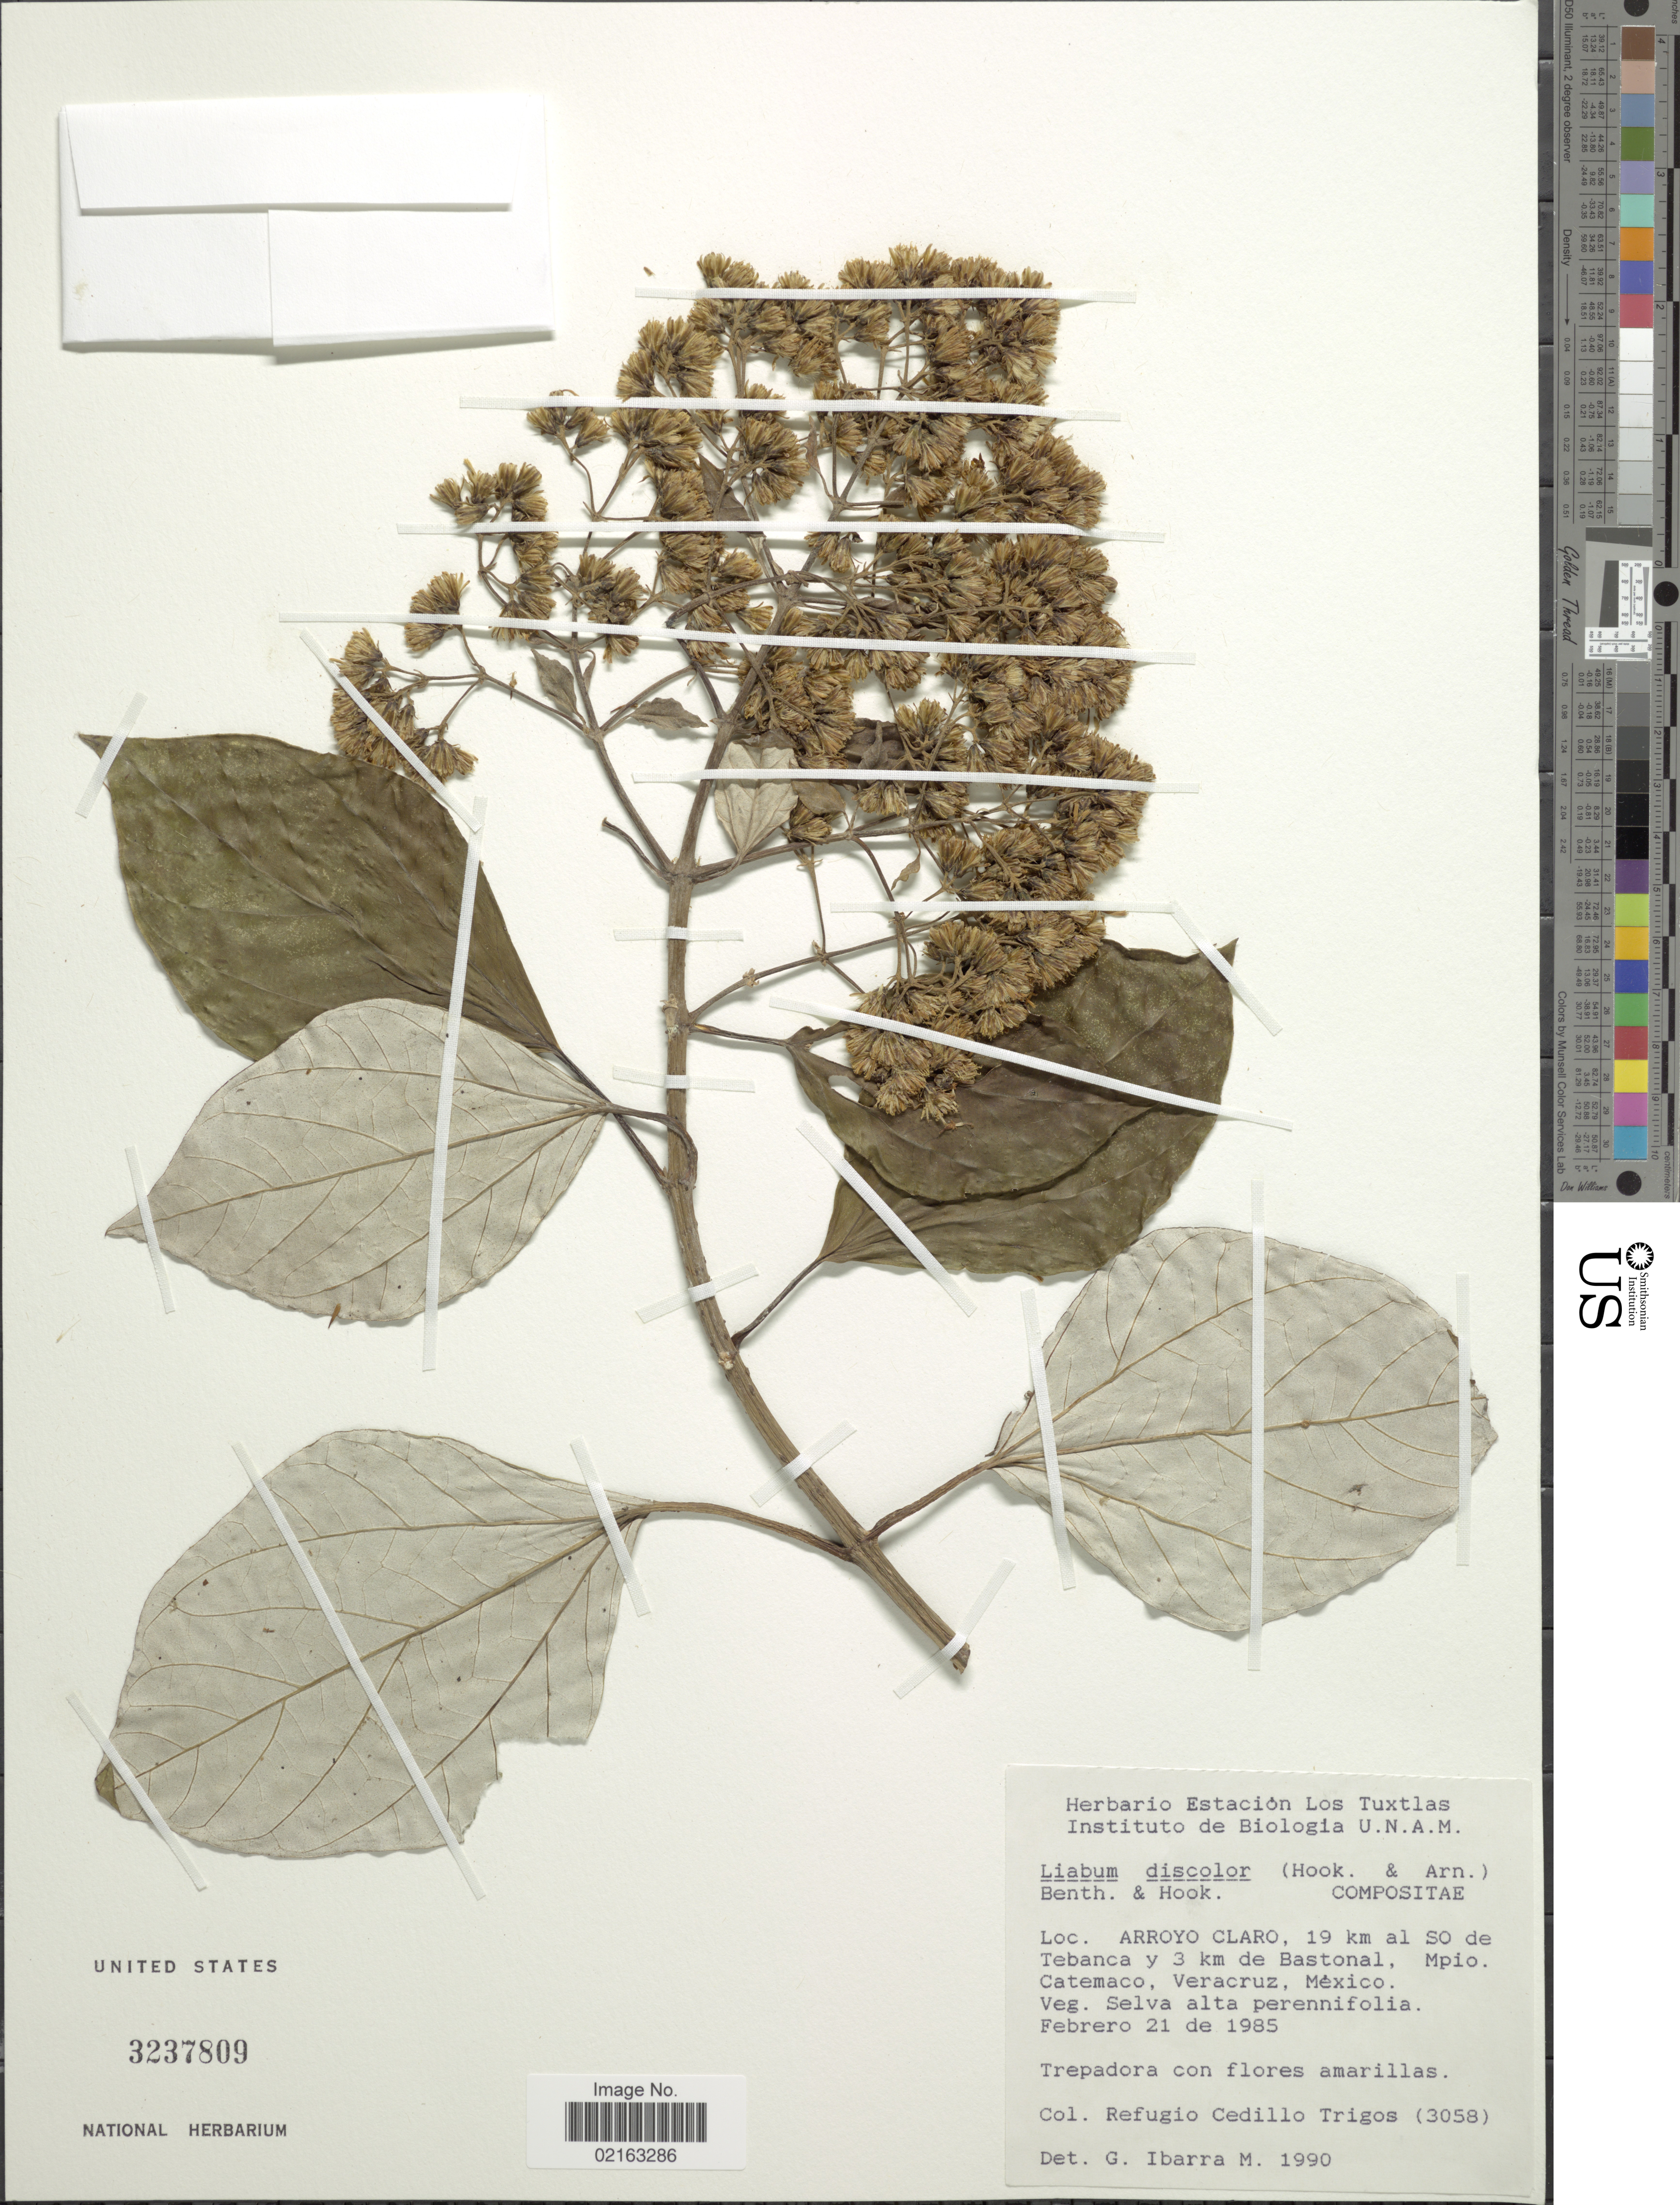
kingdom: Plantae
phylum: Tracheophyta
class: Magnoliopsida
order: Asterales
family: Asteraceae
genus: Sinclairia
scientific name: Sinclairia discolor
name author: Hook. & Arn.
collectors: R. CedilloT.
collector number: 3058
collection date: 1985-02-21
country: Mexico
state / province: Veracruz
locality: Arroyo Claro, 19 km al SO de Tebanca y 3 km de Bastonal. Mpio. Catemaco, Veracruz, México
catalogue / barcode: US 3237809